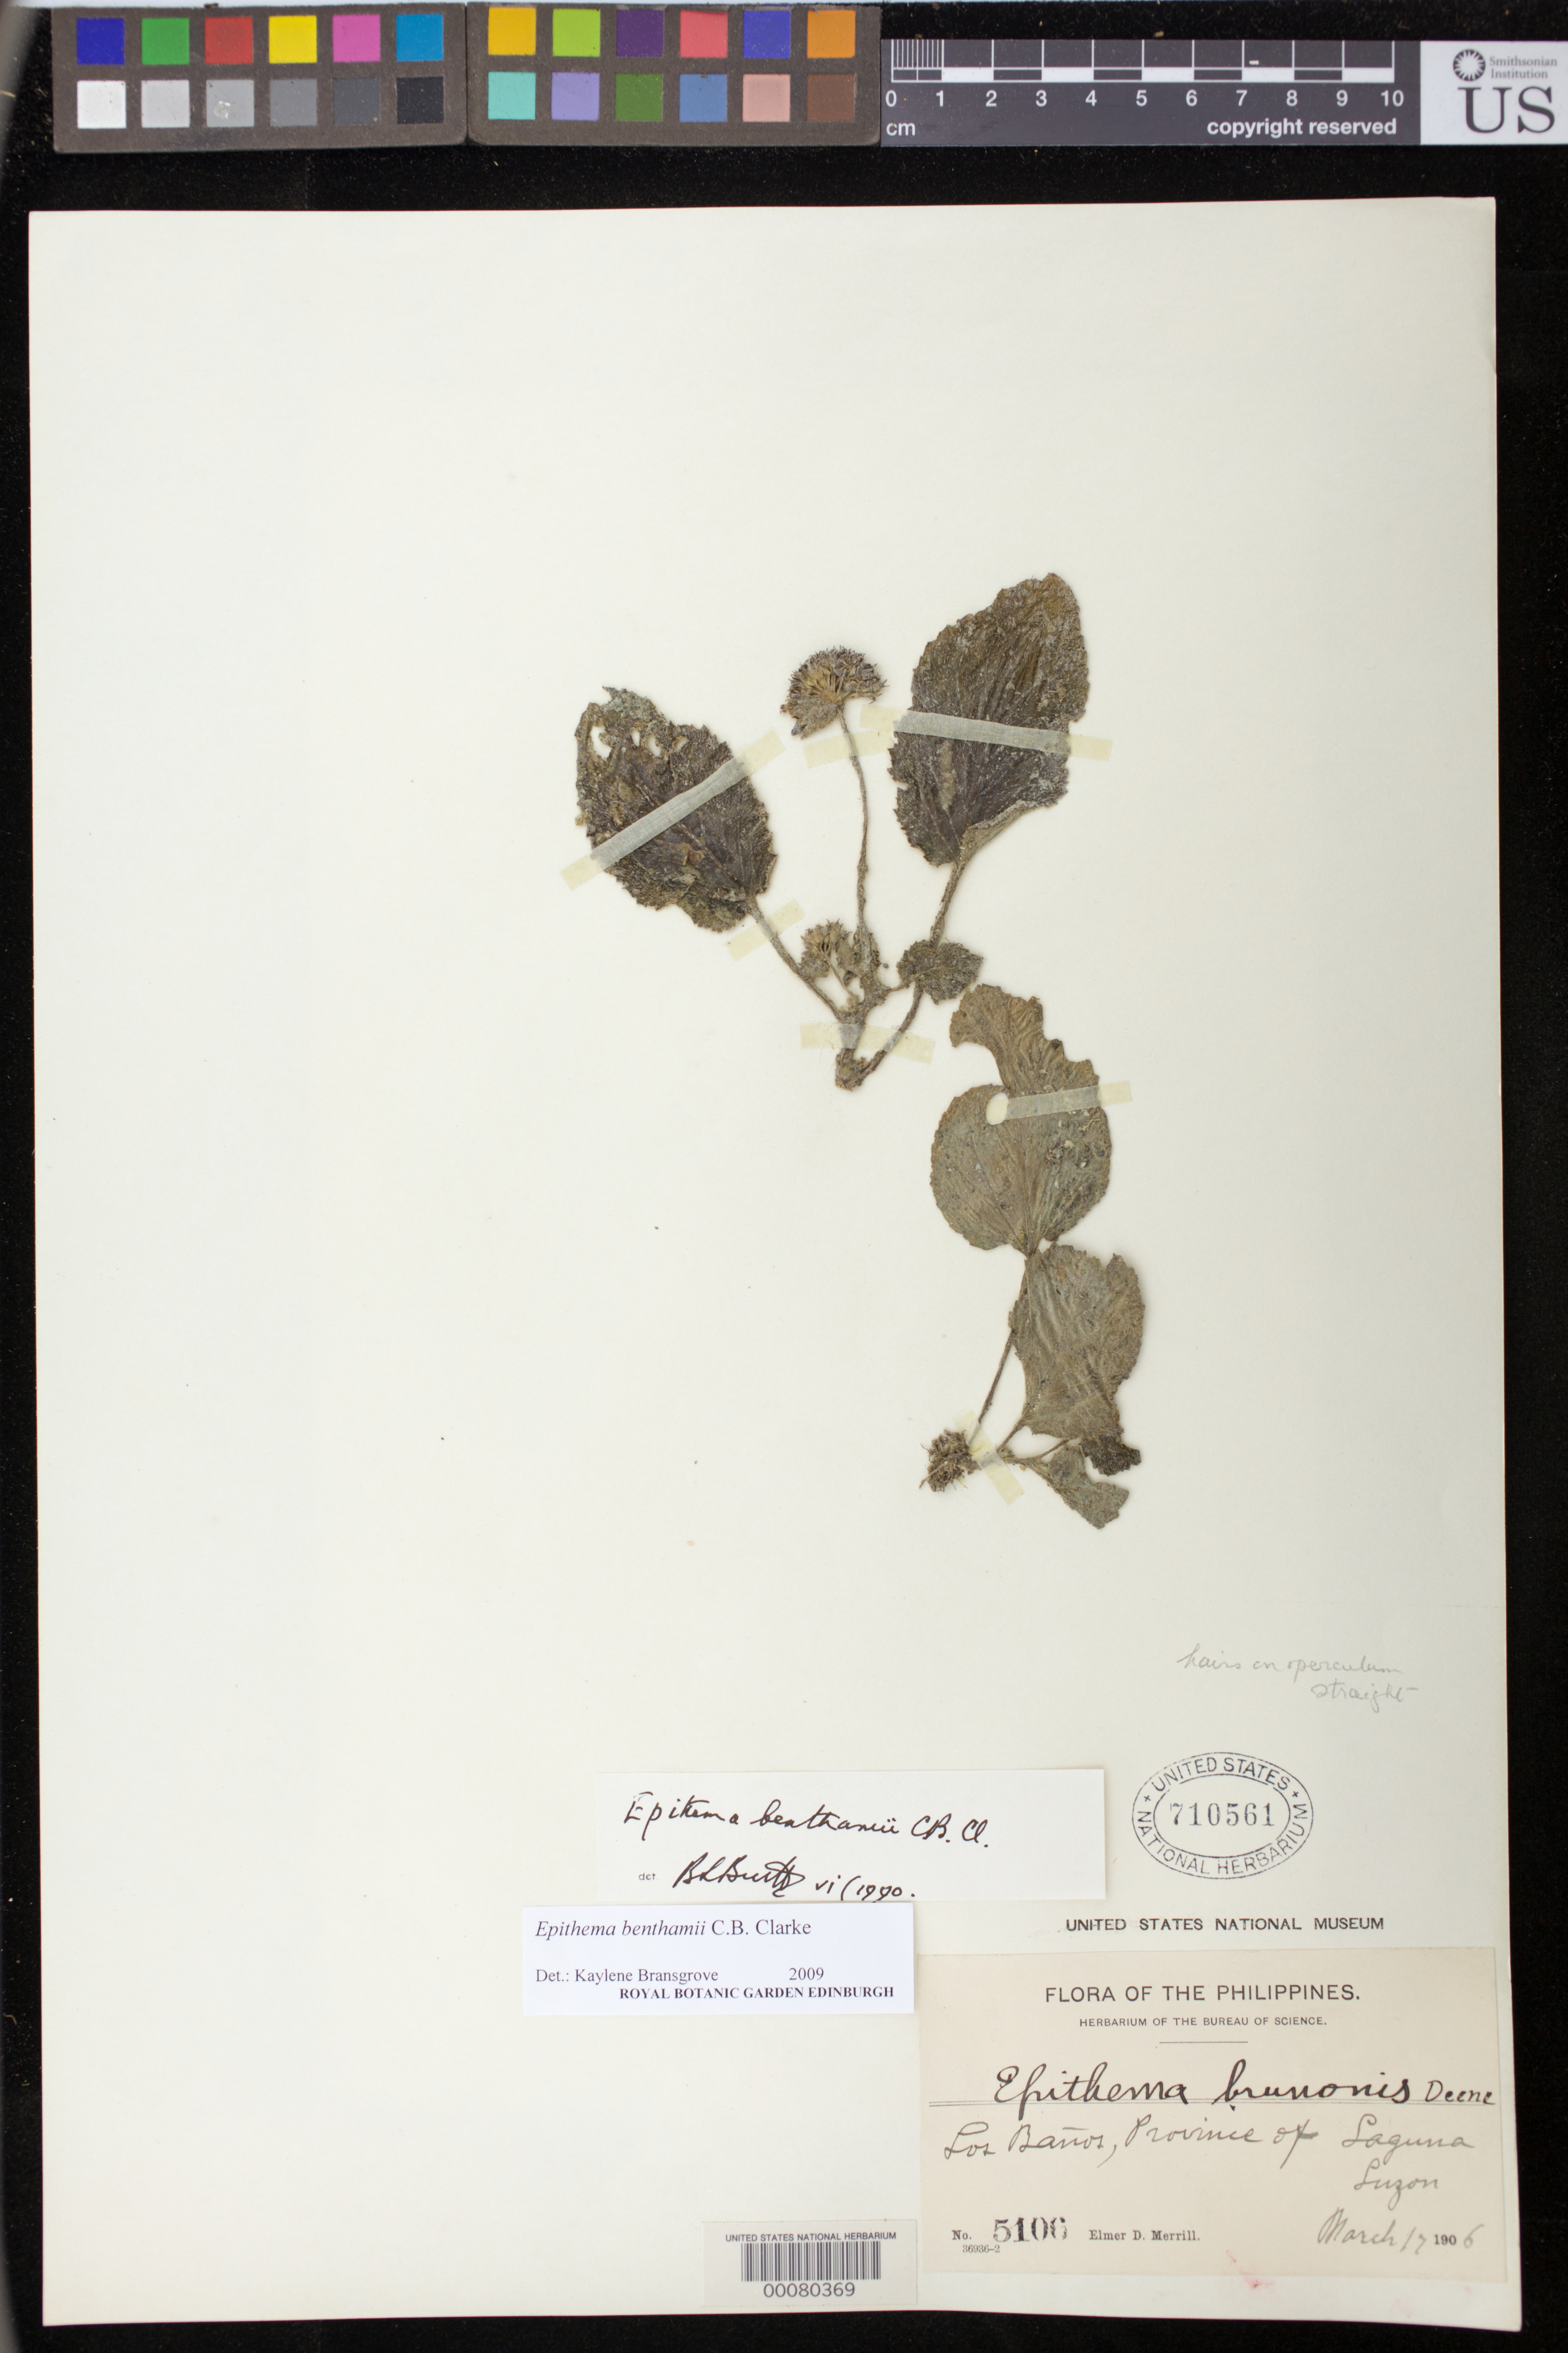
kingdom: Plantae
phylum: Tracheophyta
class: Magnoliopsida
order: Lamiales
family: Gesneriaceae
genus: Epithema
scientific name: Epithema benthamii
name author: C.B. Clarke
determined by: Bransgrove, Kaylene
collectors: E. D. Merrill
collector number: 5106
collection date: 1906-03-17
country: Philippines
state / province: Calabarzon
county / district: Laguna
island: Luzon Island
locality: Los Banos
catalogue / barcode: US 710561